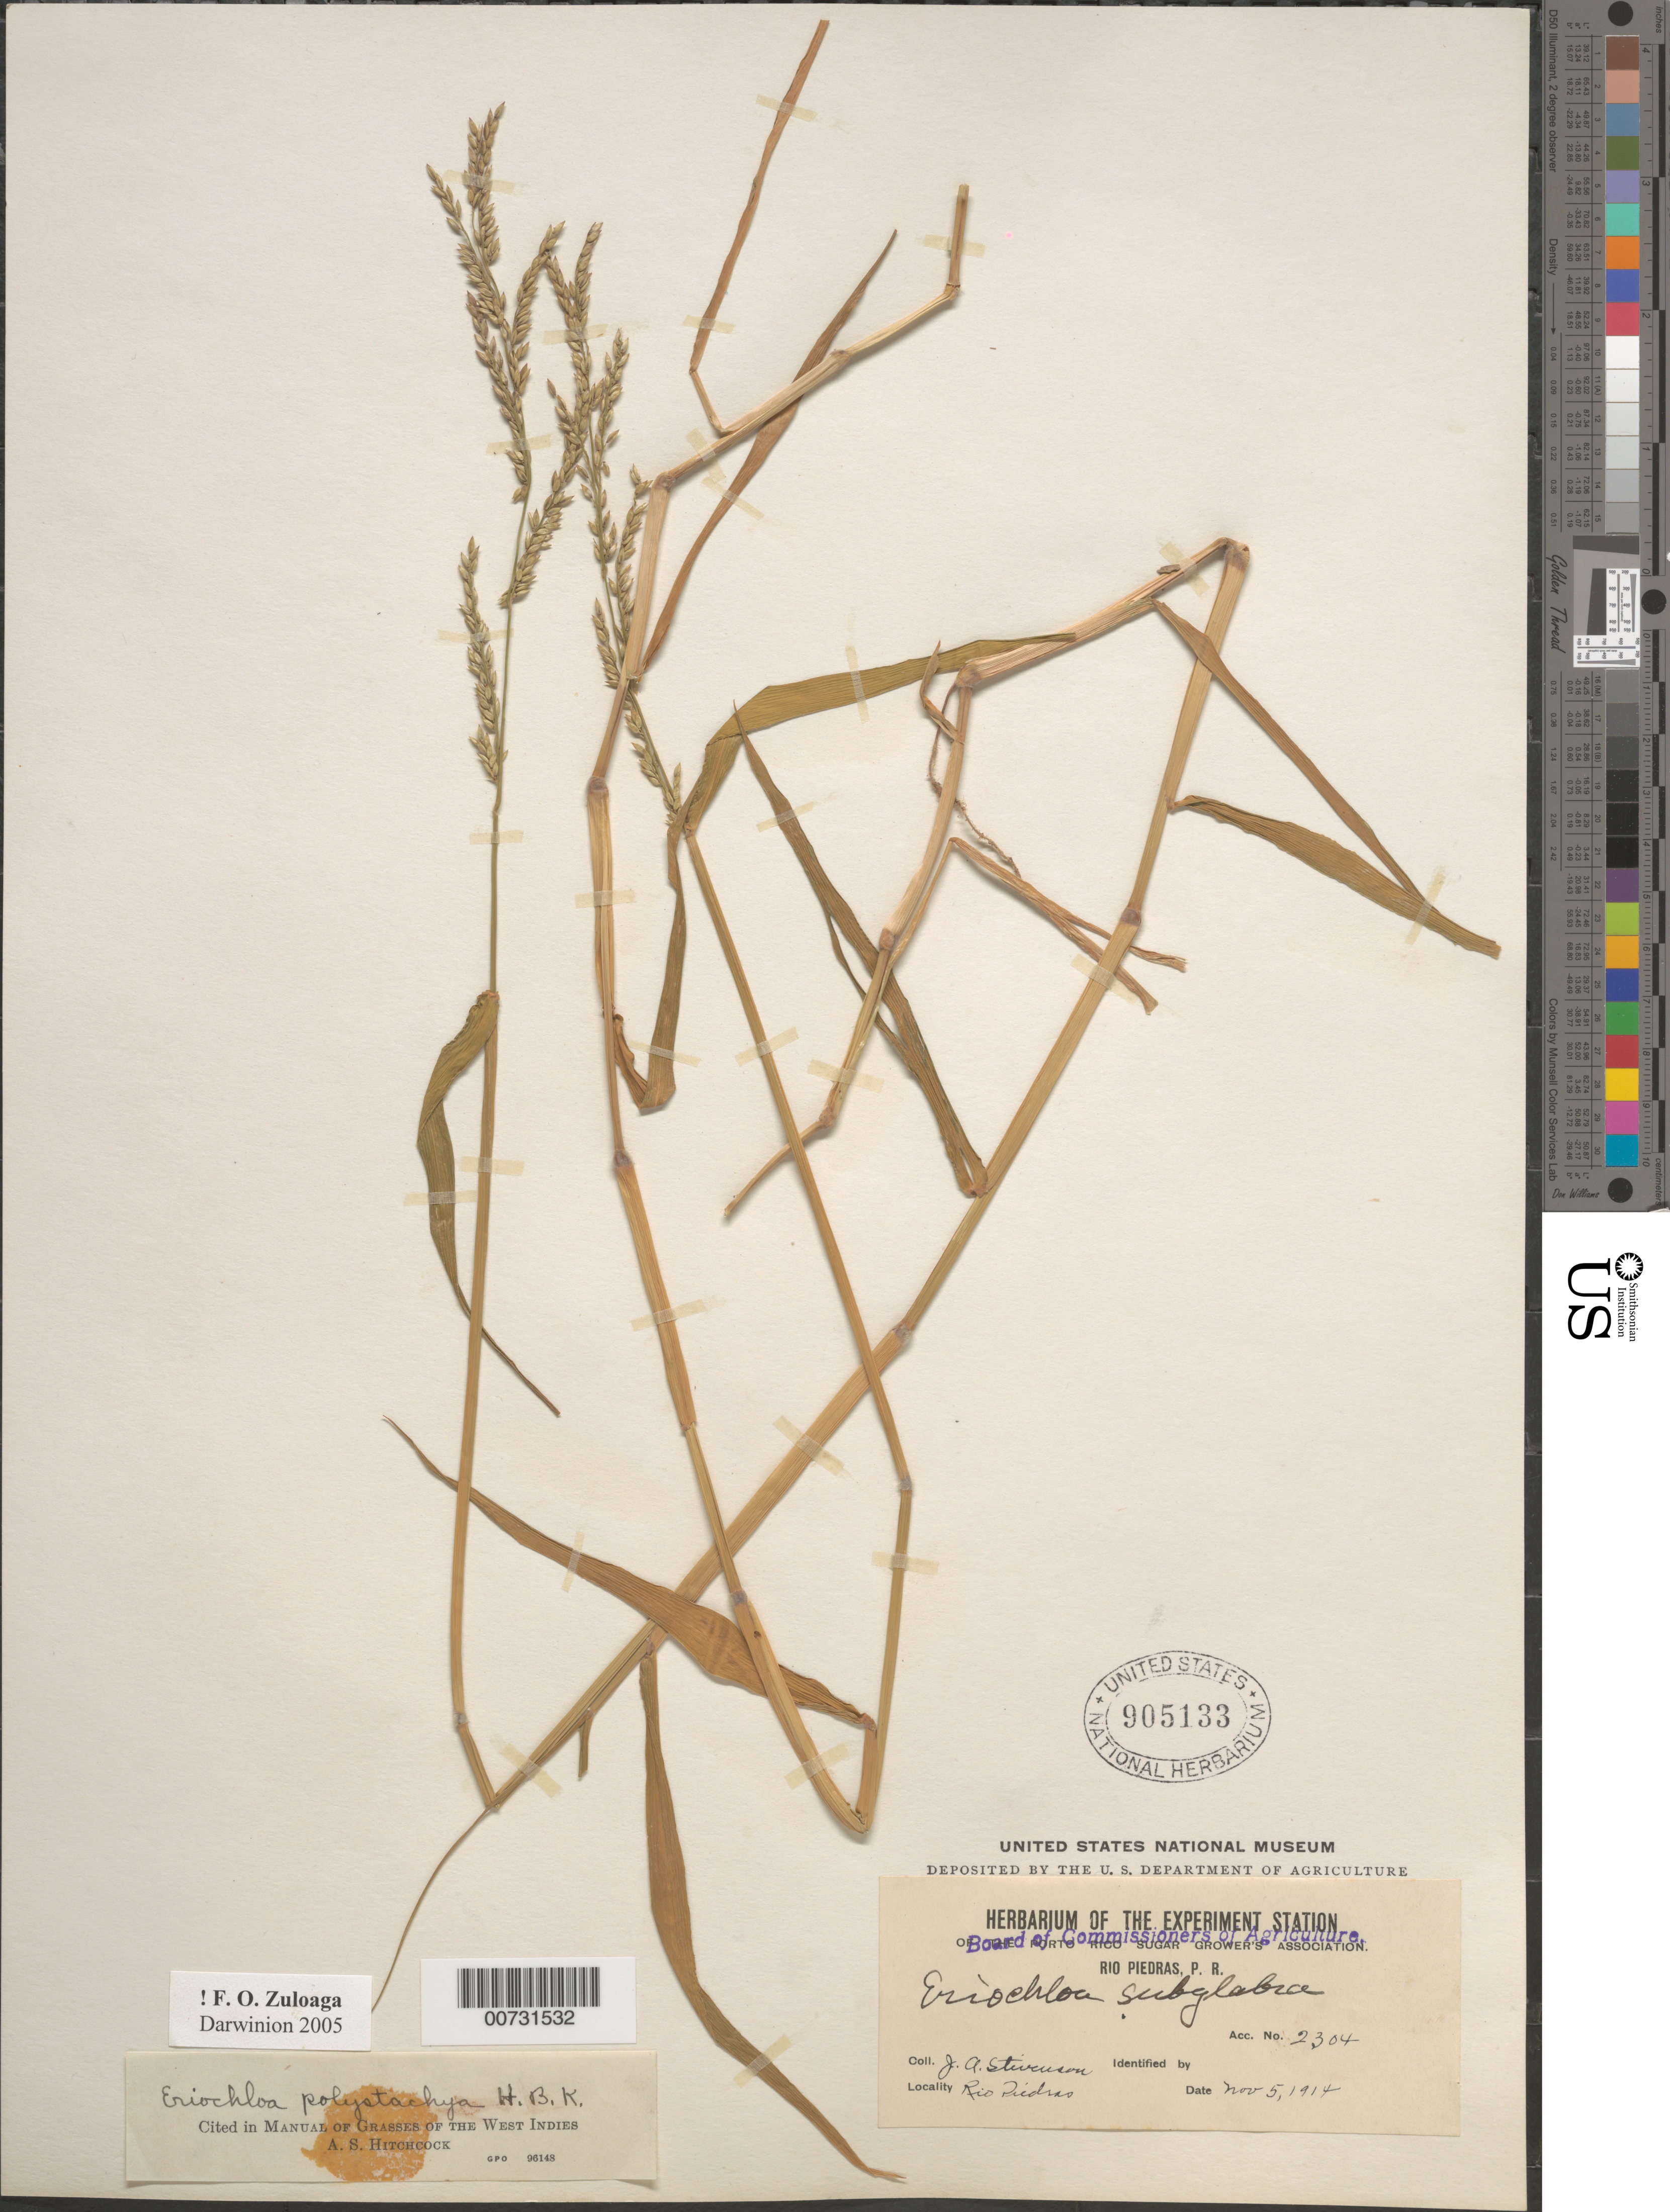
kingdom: Plantae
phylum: Tracheophyta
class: Liliopsida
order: Poales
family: Poaceae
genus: Eriochloa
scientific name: Eriochloa polystachya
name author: Kunth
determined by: Hitchcock, Albert S.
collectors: J. Stevenson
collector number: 2304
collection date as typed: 05 Nov 1914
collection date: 1914-11-05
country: Puerto Rico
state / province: San Juan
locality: Río Piedras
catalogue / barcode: US 905133